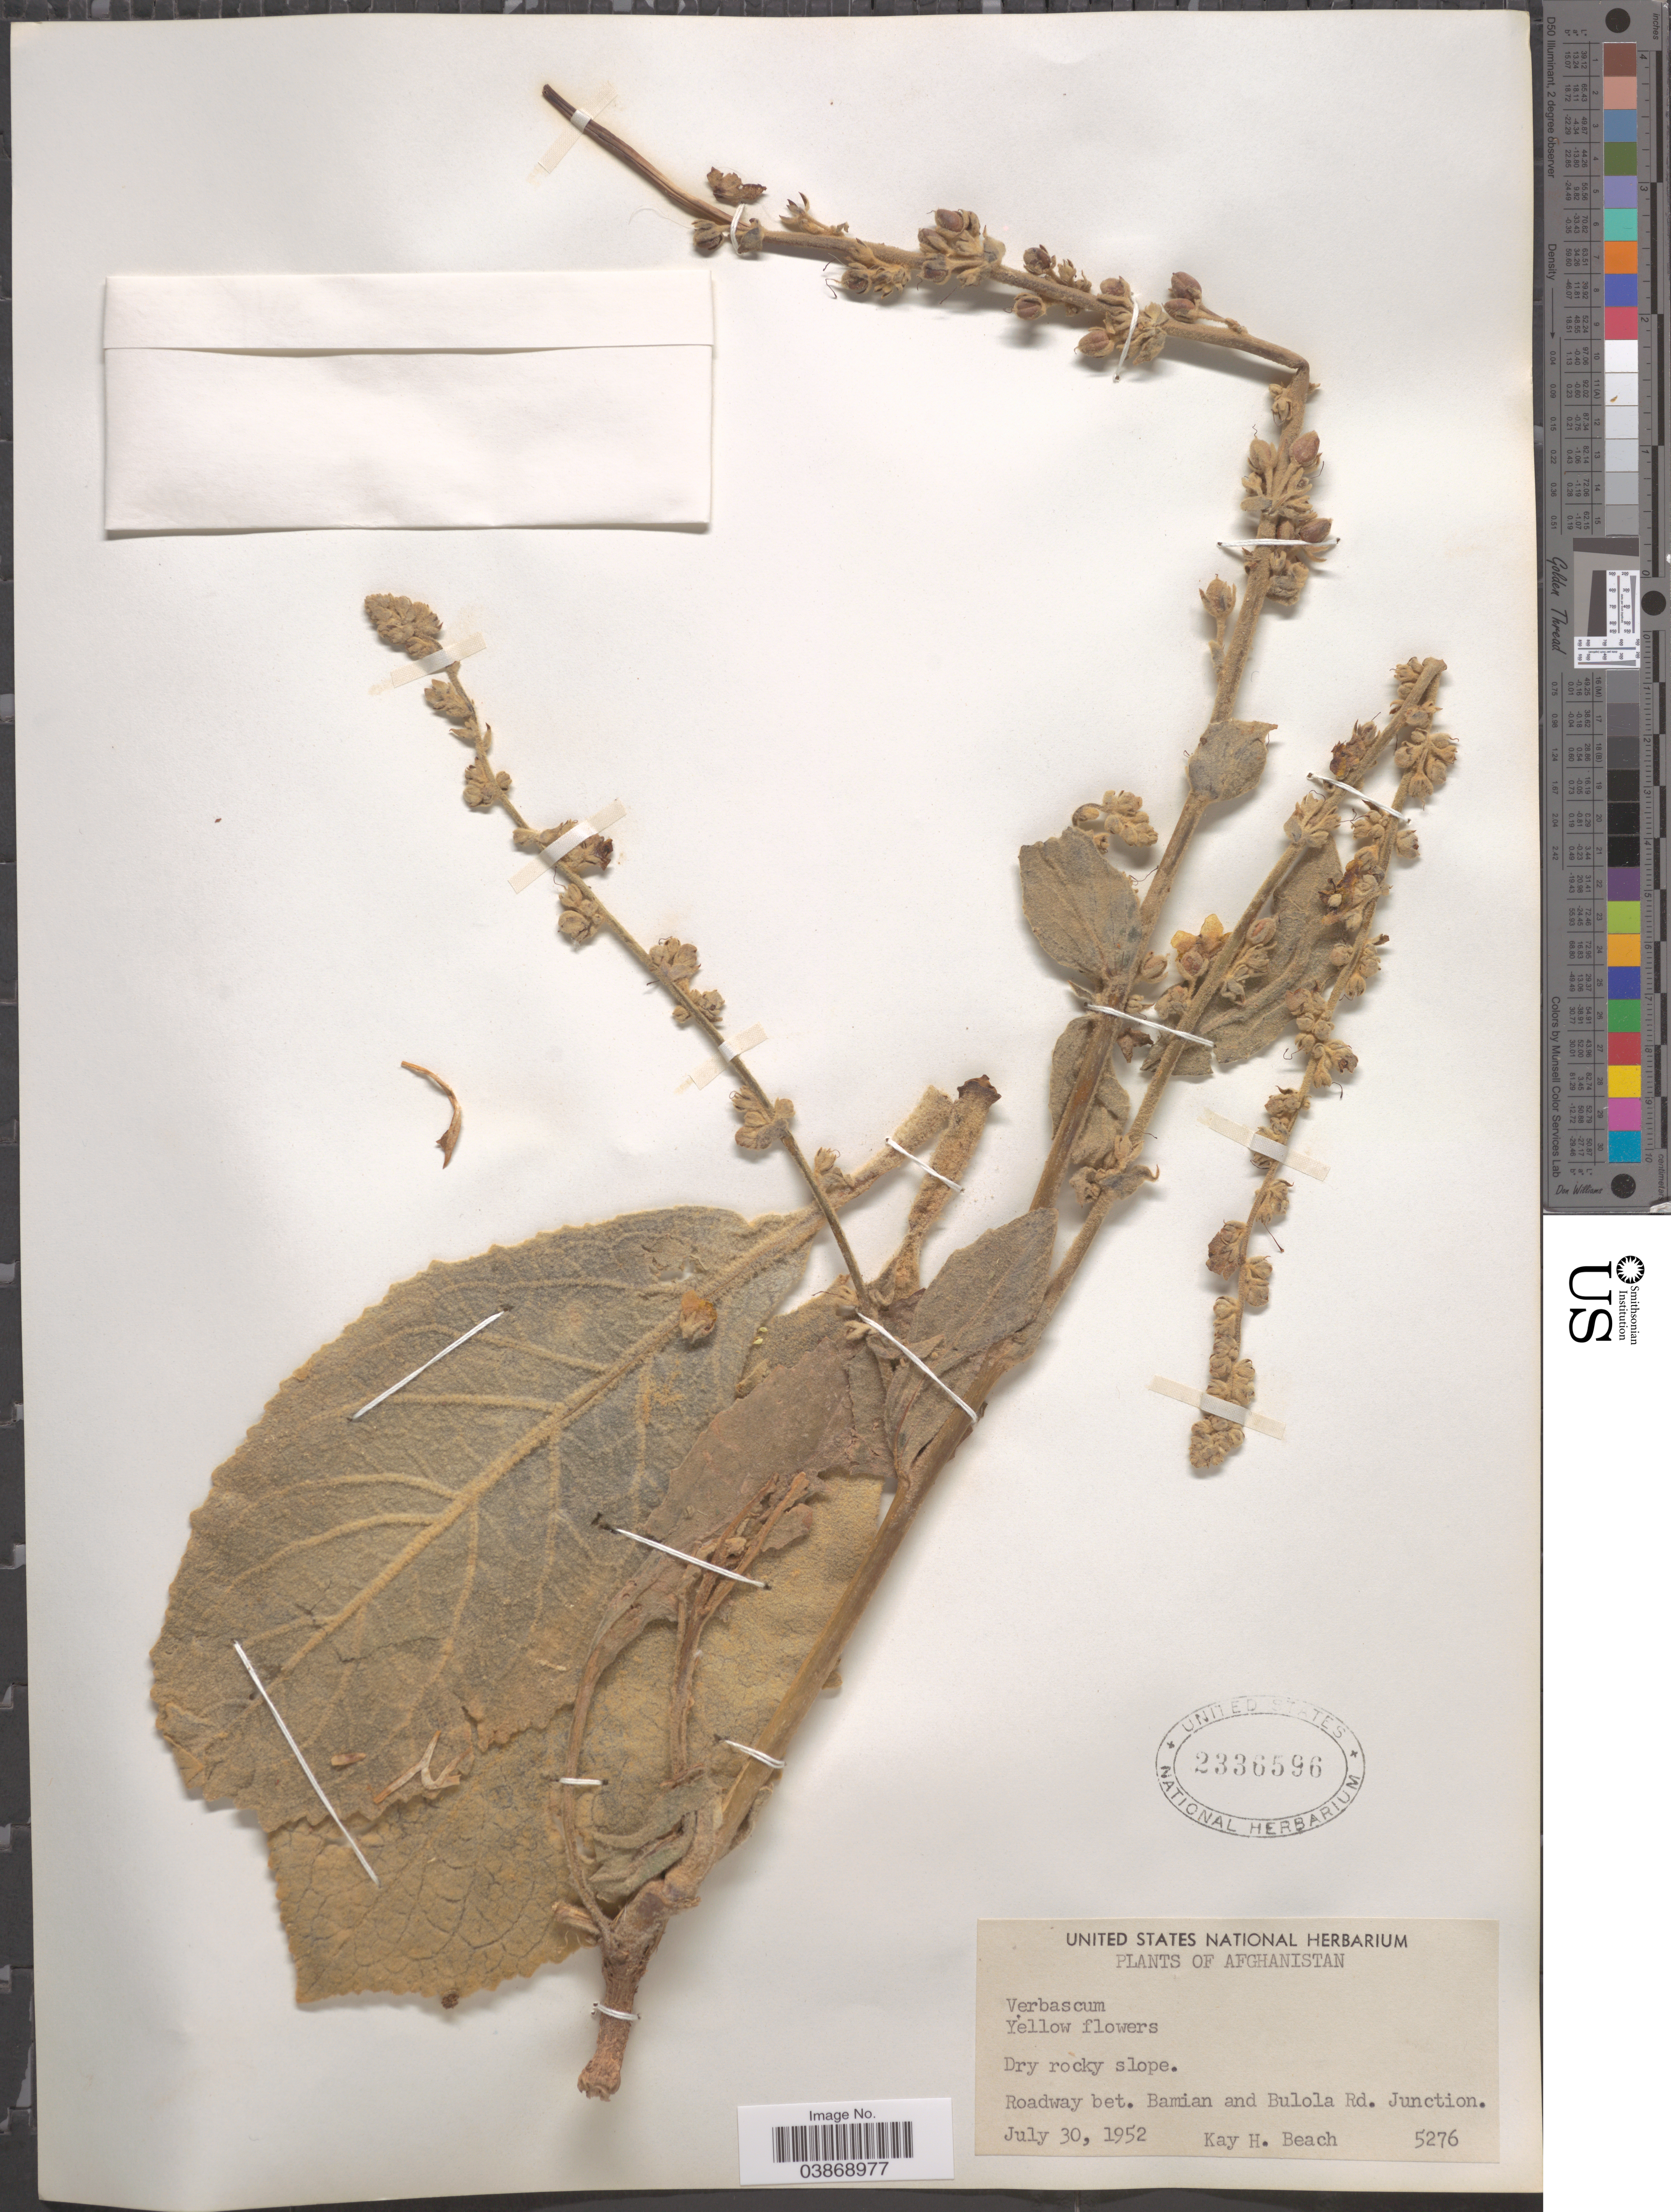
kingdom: Plantae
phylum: Tracheophyta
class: Magnoliopsida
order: Lamiales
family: Scrophulariaceae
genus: Verbascum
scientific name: Verbascum sp.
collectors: K. H. Beach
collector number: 5276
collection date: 1952-07-30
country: Afghanistan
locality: Roadway bet. Bamian and Bulola Rd. Junction.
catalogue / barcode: US 2336596